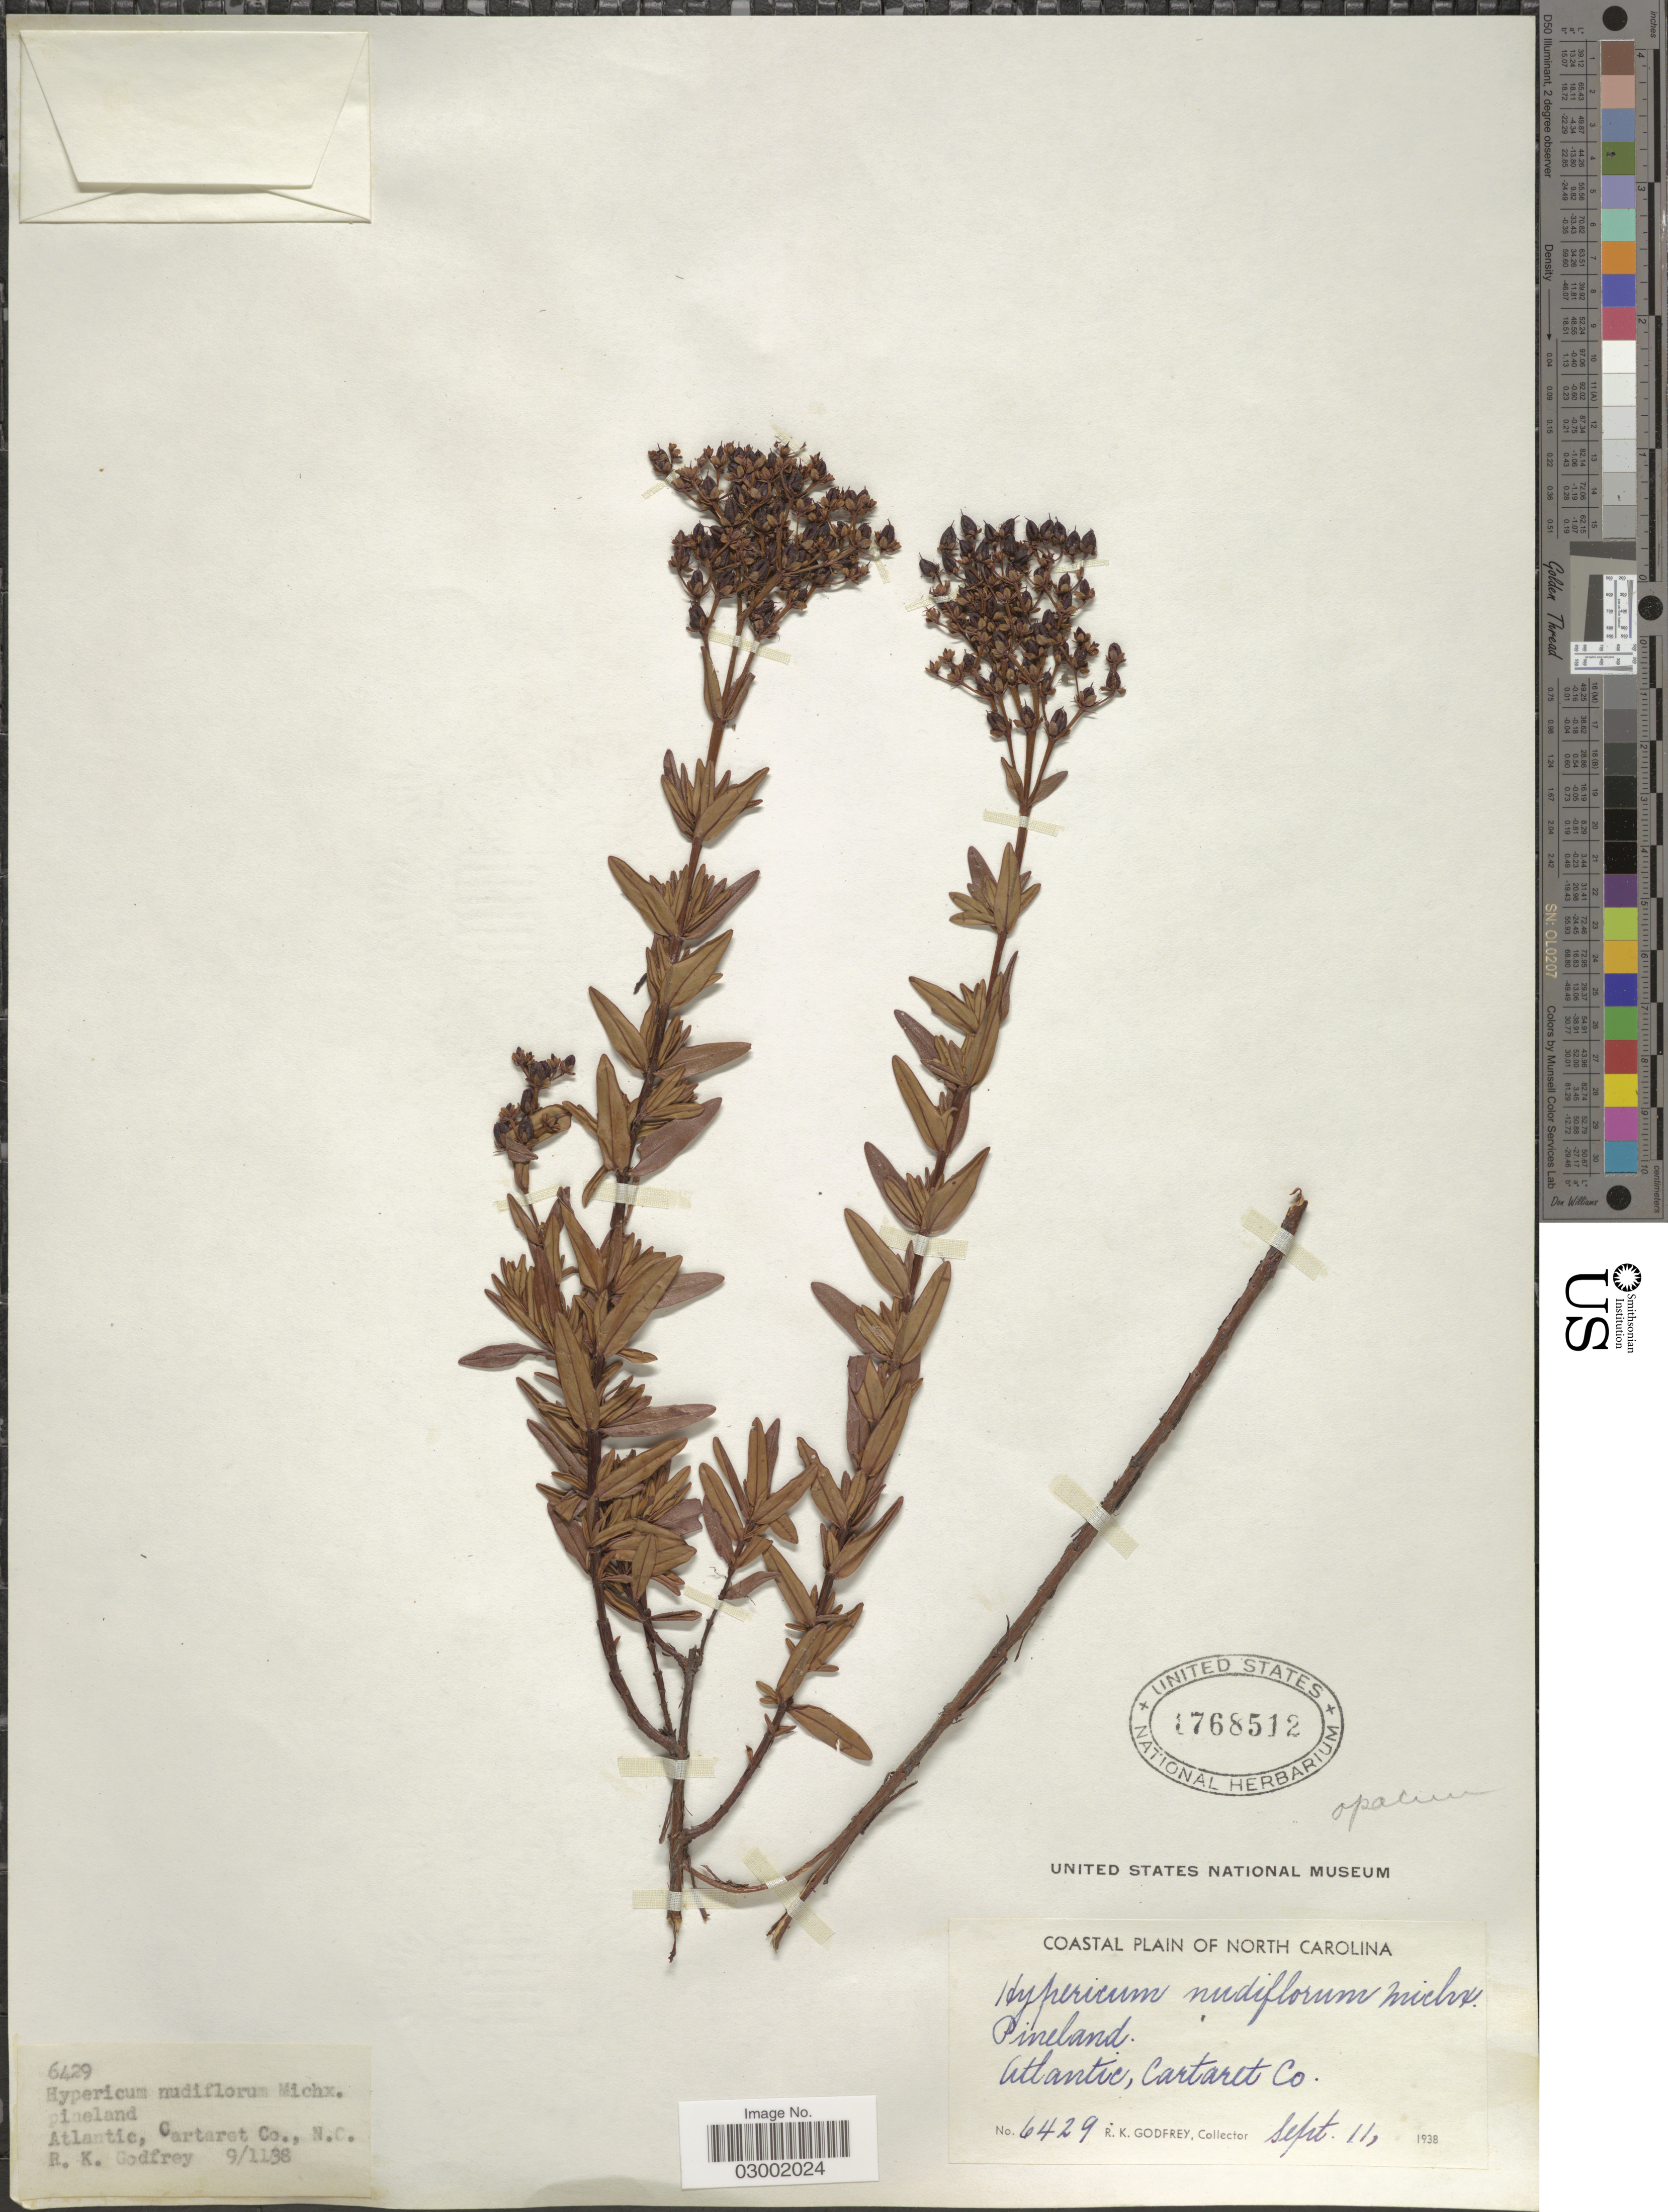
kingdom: Plantae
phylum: Tracheophyta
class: Magnoliopsida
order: Malpighiales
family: Hypericaceae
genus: Hypericum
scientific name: Hypericum opacum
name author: Torr. & A. Gray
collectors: R. K. Godfrey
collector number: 6429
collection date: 1938-09-11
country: United States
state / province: North Carolina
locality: Coastal Plain of North Carolina. Pineland. Atlantic, Cartaret Co.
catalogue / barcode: US 1768512